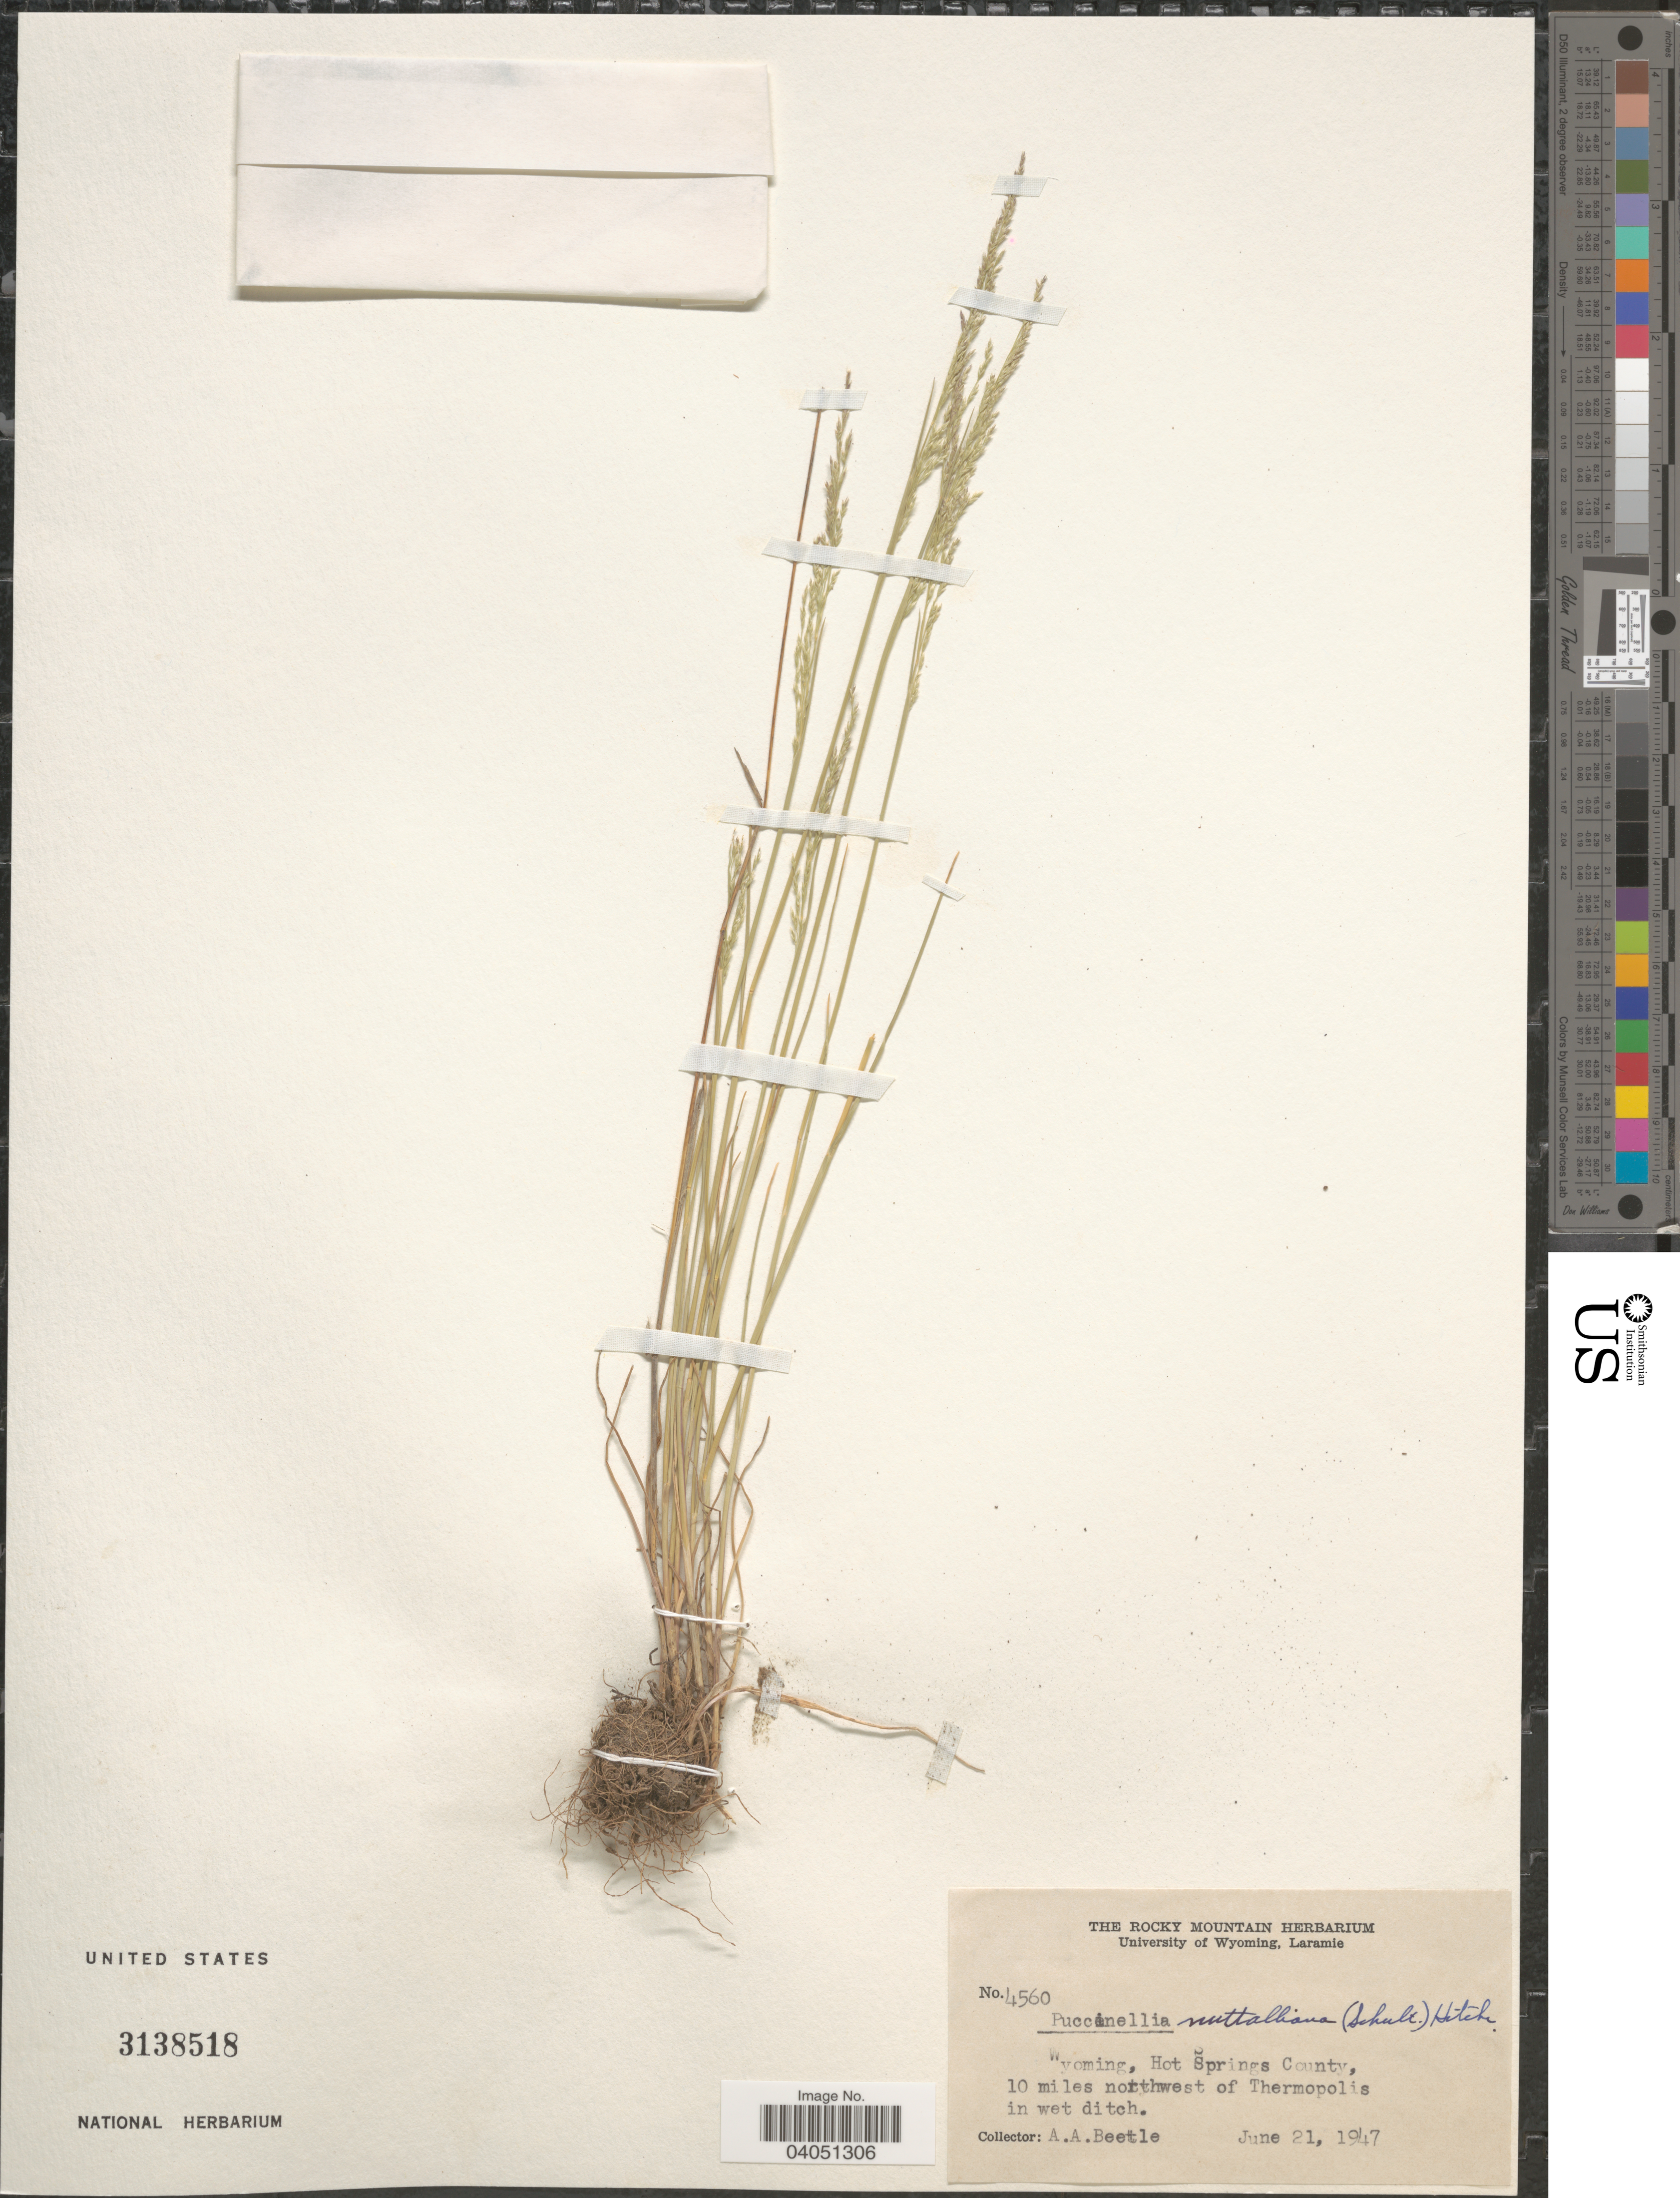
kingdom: Plantae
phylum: Tracheophyta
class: Liliopsida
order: Poales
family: Poaceae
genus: Puccinellia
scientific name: Puccinellia nuttalliana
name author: (Schult.) Hitchc.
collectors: A. A. Beetle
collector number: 4560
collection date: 1947-06-21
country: United States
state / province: Wyoming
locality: Hot Springs County, 10 miles northwest of Thermopolis in wet ditch.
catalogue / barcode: US 3138518